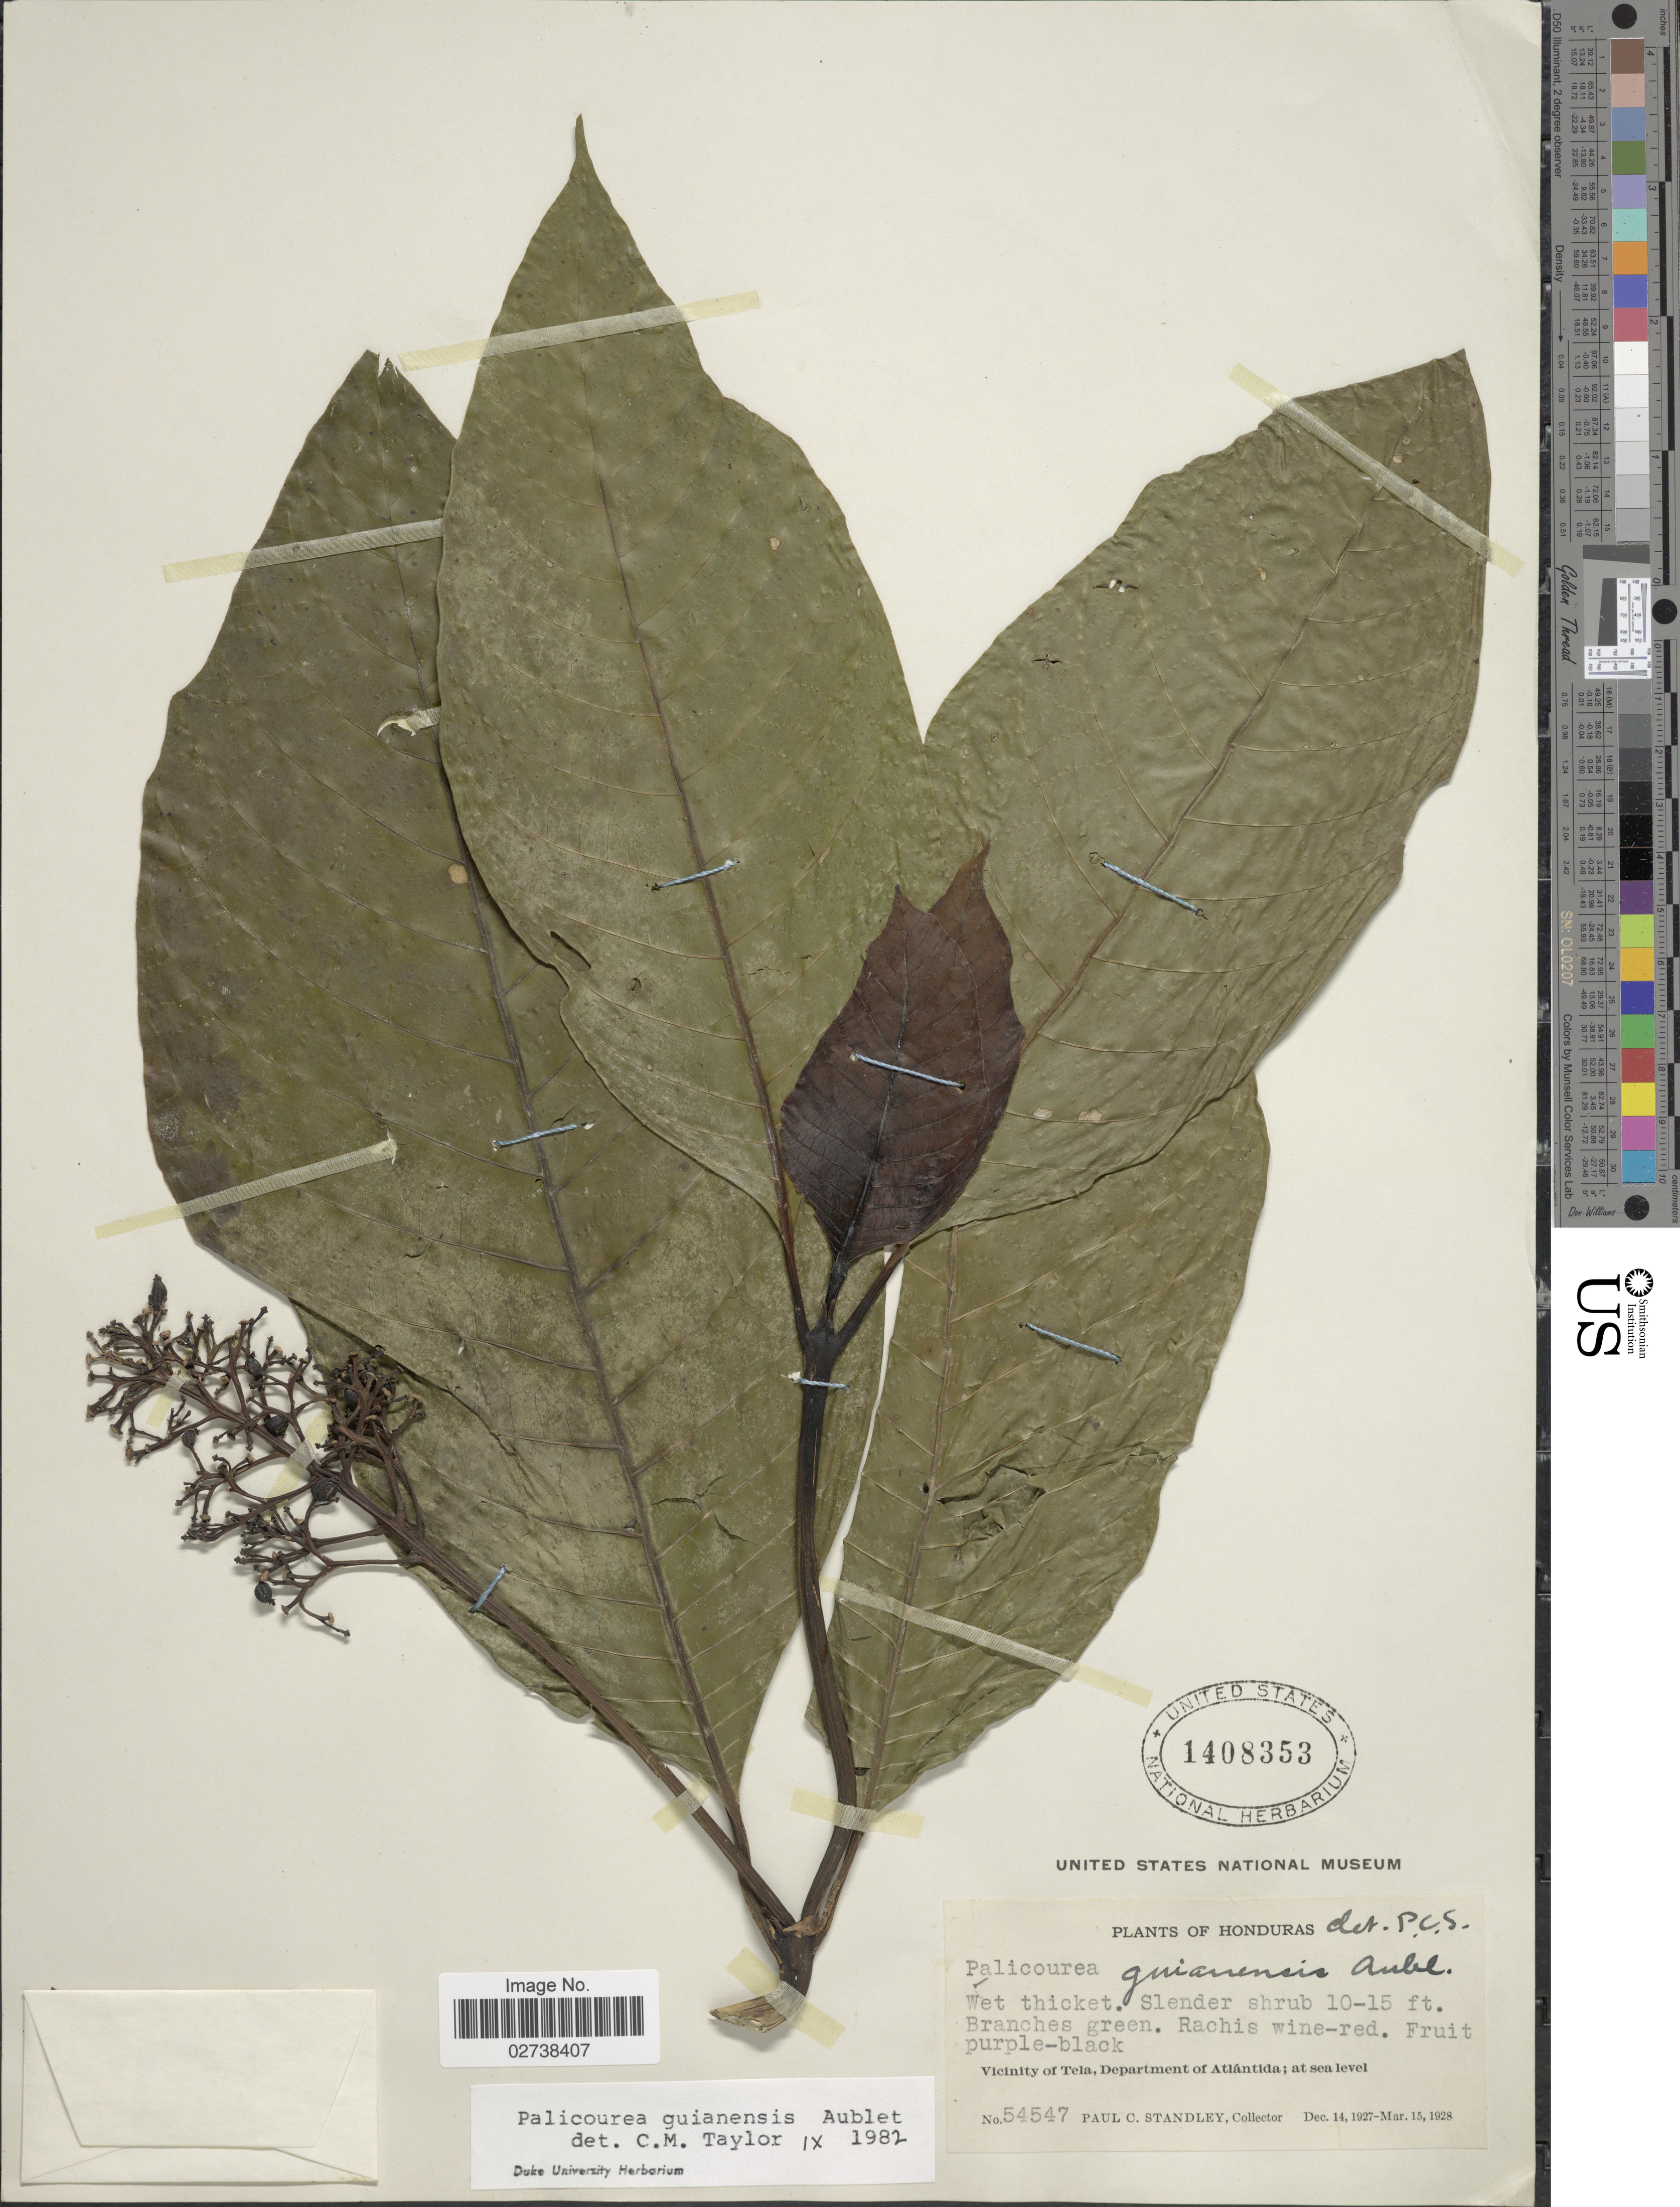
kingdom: Plantae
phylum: Tracheophyta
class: Magnoliopsida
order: Gentianales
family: Rubiaceae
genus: Palicourea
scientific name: Palicourea guianensis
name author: Aubl.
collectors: P. C. Standley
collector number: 54547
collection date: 1927-12-14/1928-03-15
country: Honduras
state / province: Atlántida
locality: Vicinity of Tela, Department of Atlantida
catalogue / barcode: US 1408353